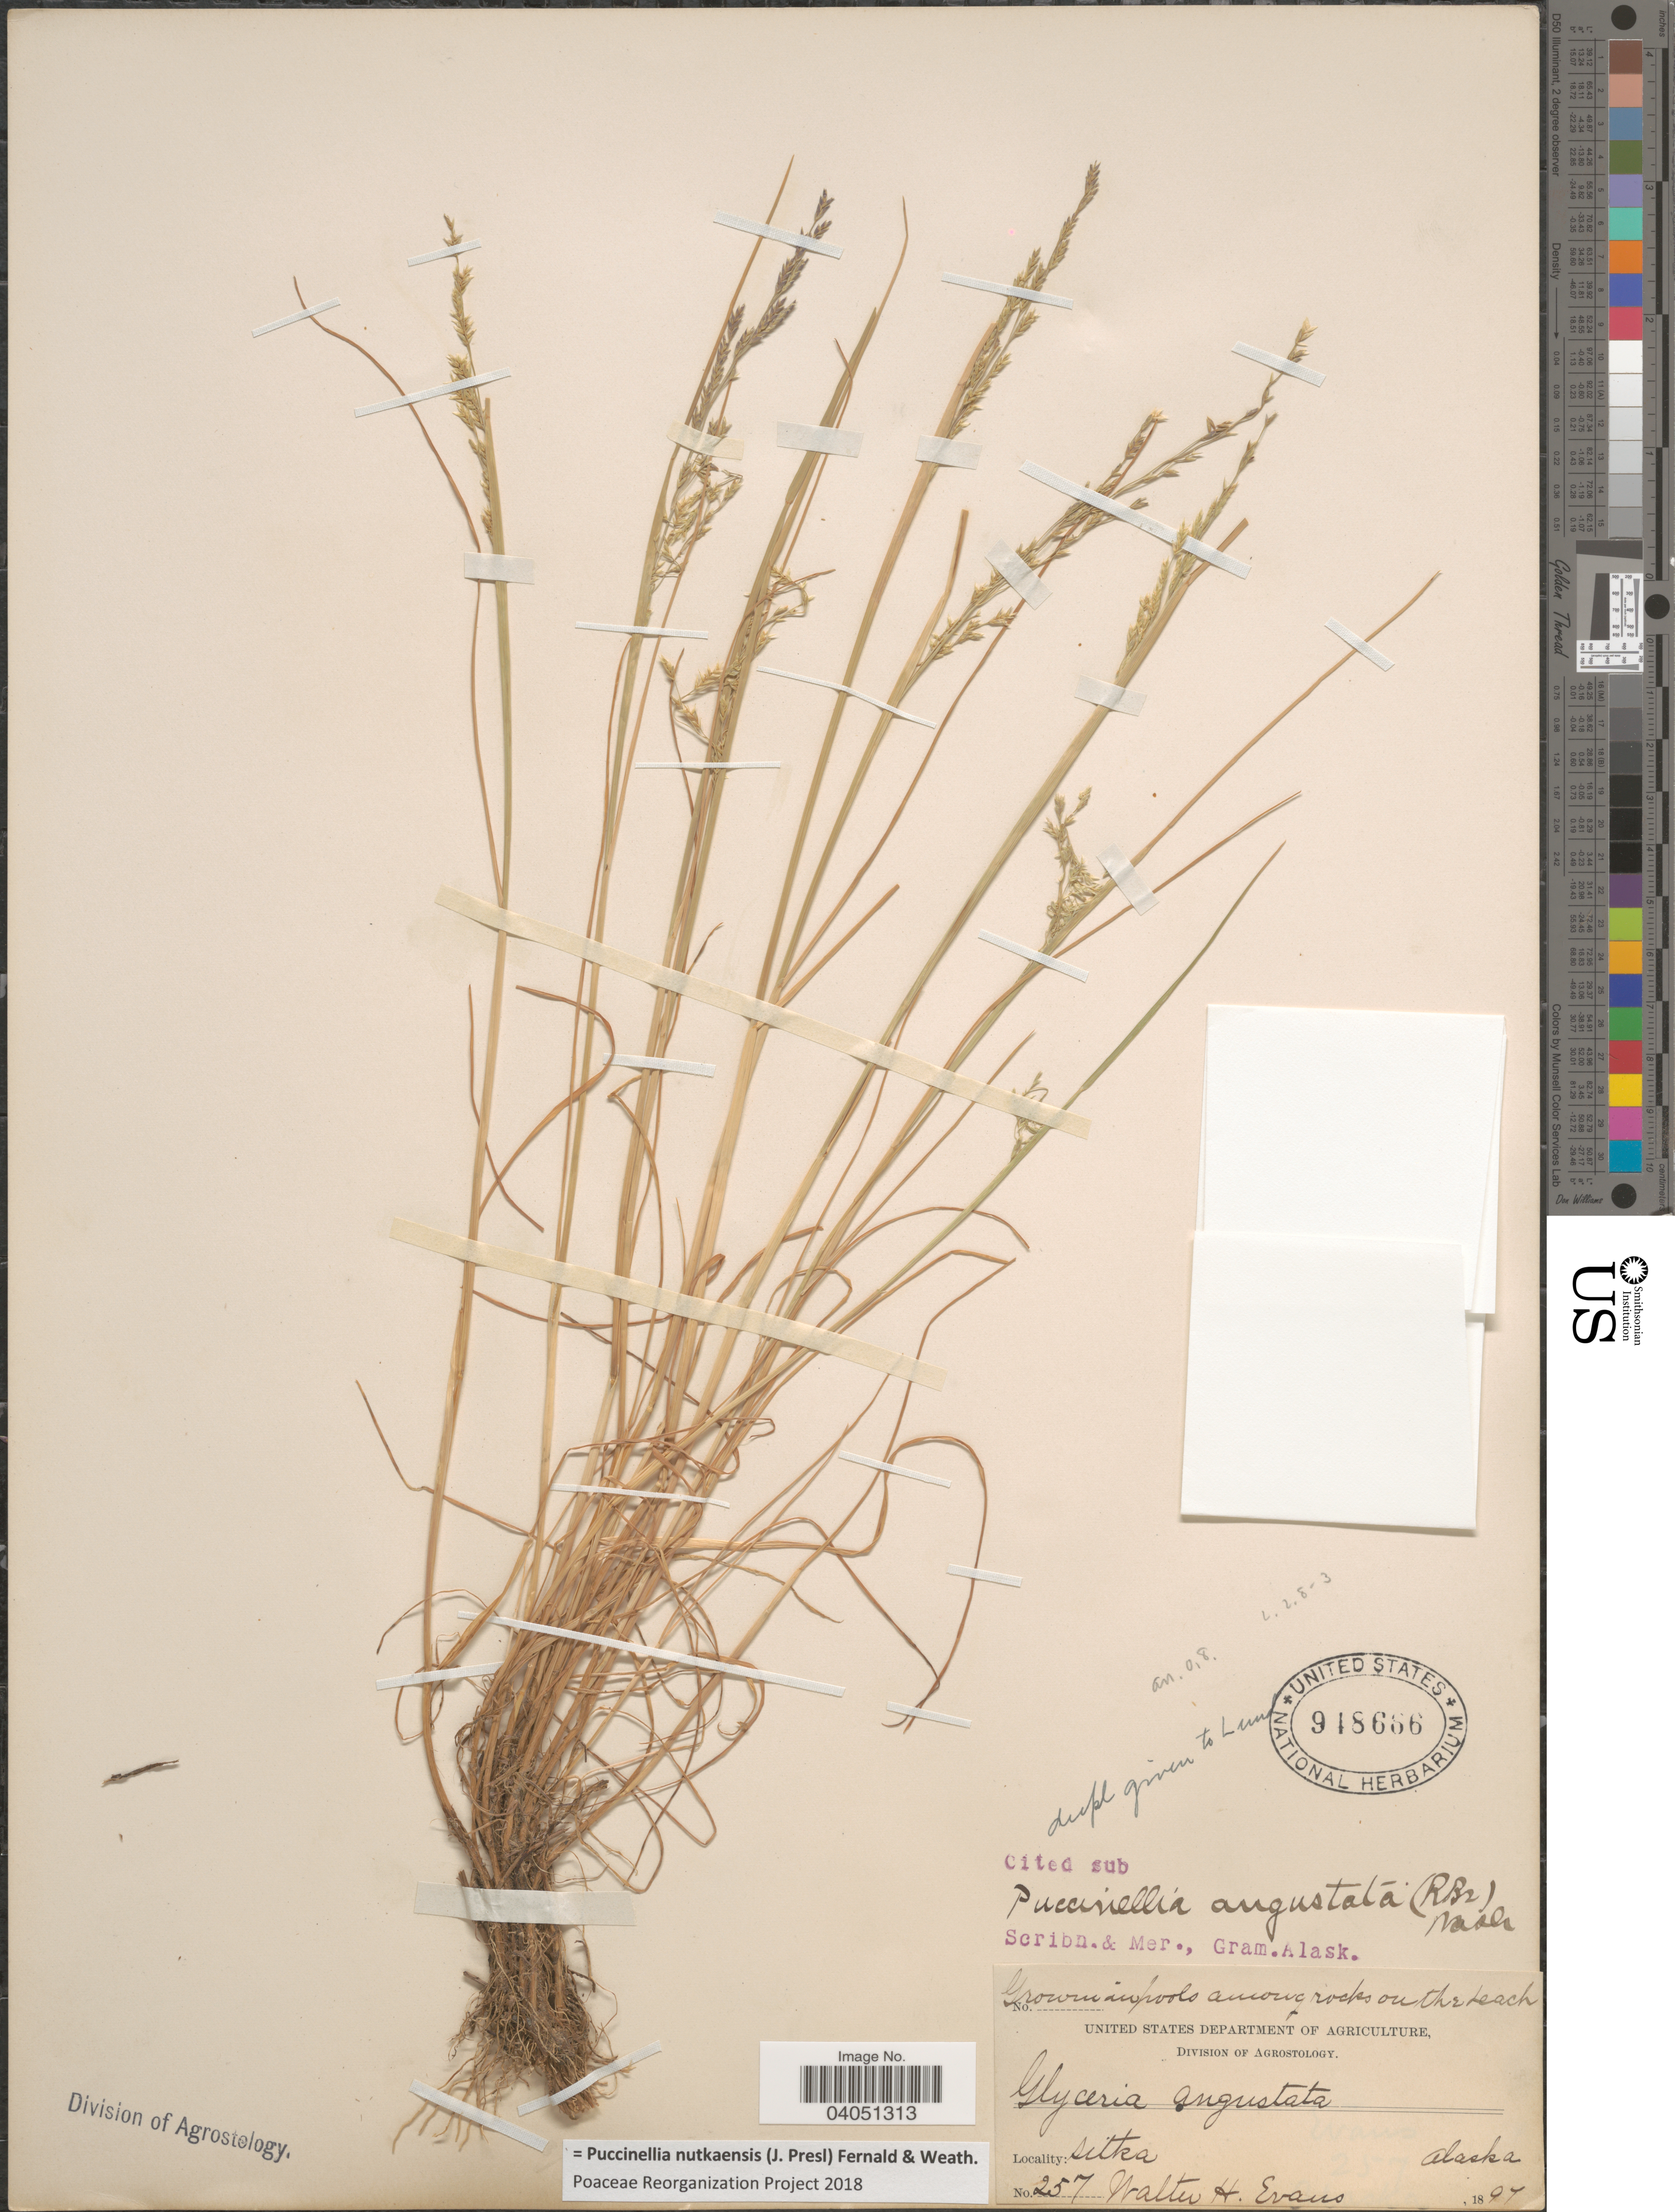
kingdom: Plantae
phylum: Tracheophyta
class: Liliopsida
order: Poales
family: Poaceae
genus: Puccinellia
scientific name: Puccinellia nutkaensis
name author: (J. Presl) Fernald & Weath.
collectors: W. H. Evans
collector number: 257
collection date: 1897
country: United States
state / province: Alaska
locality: Sitka.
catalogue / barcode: US 948666